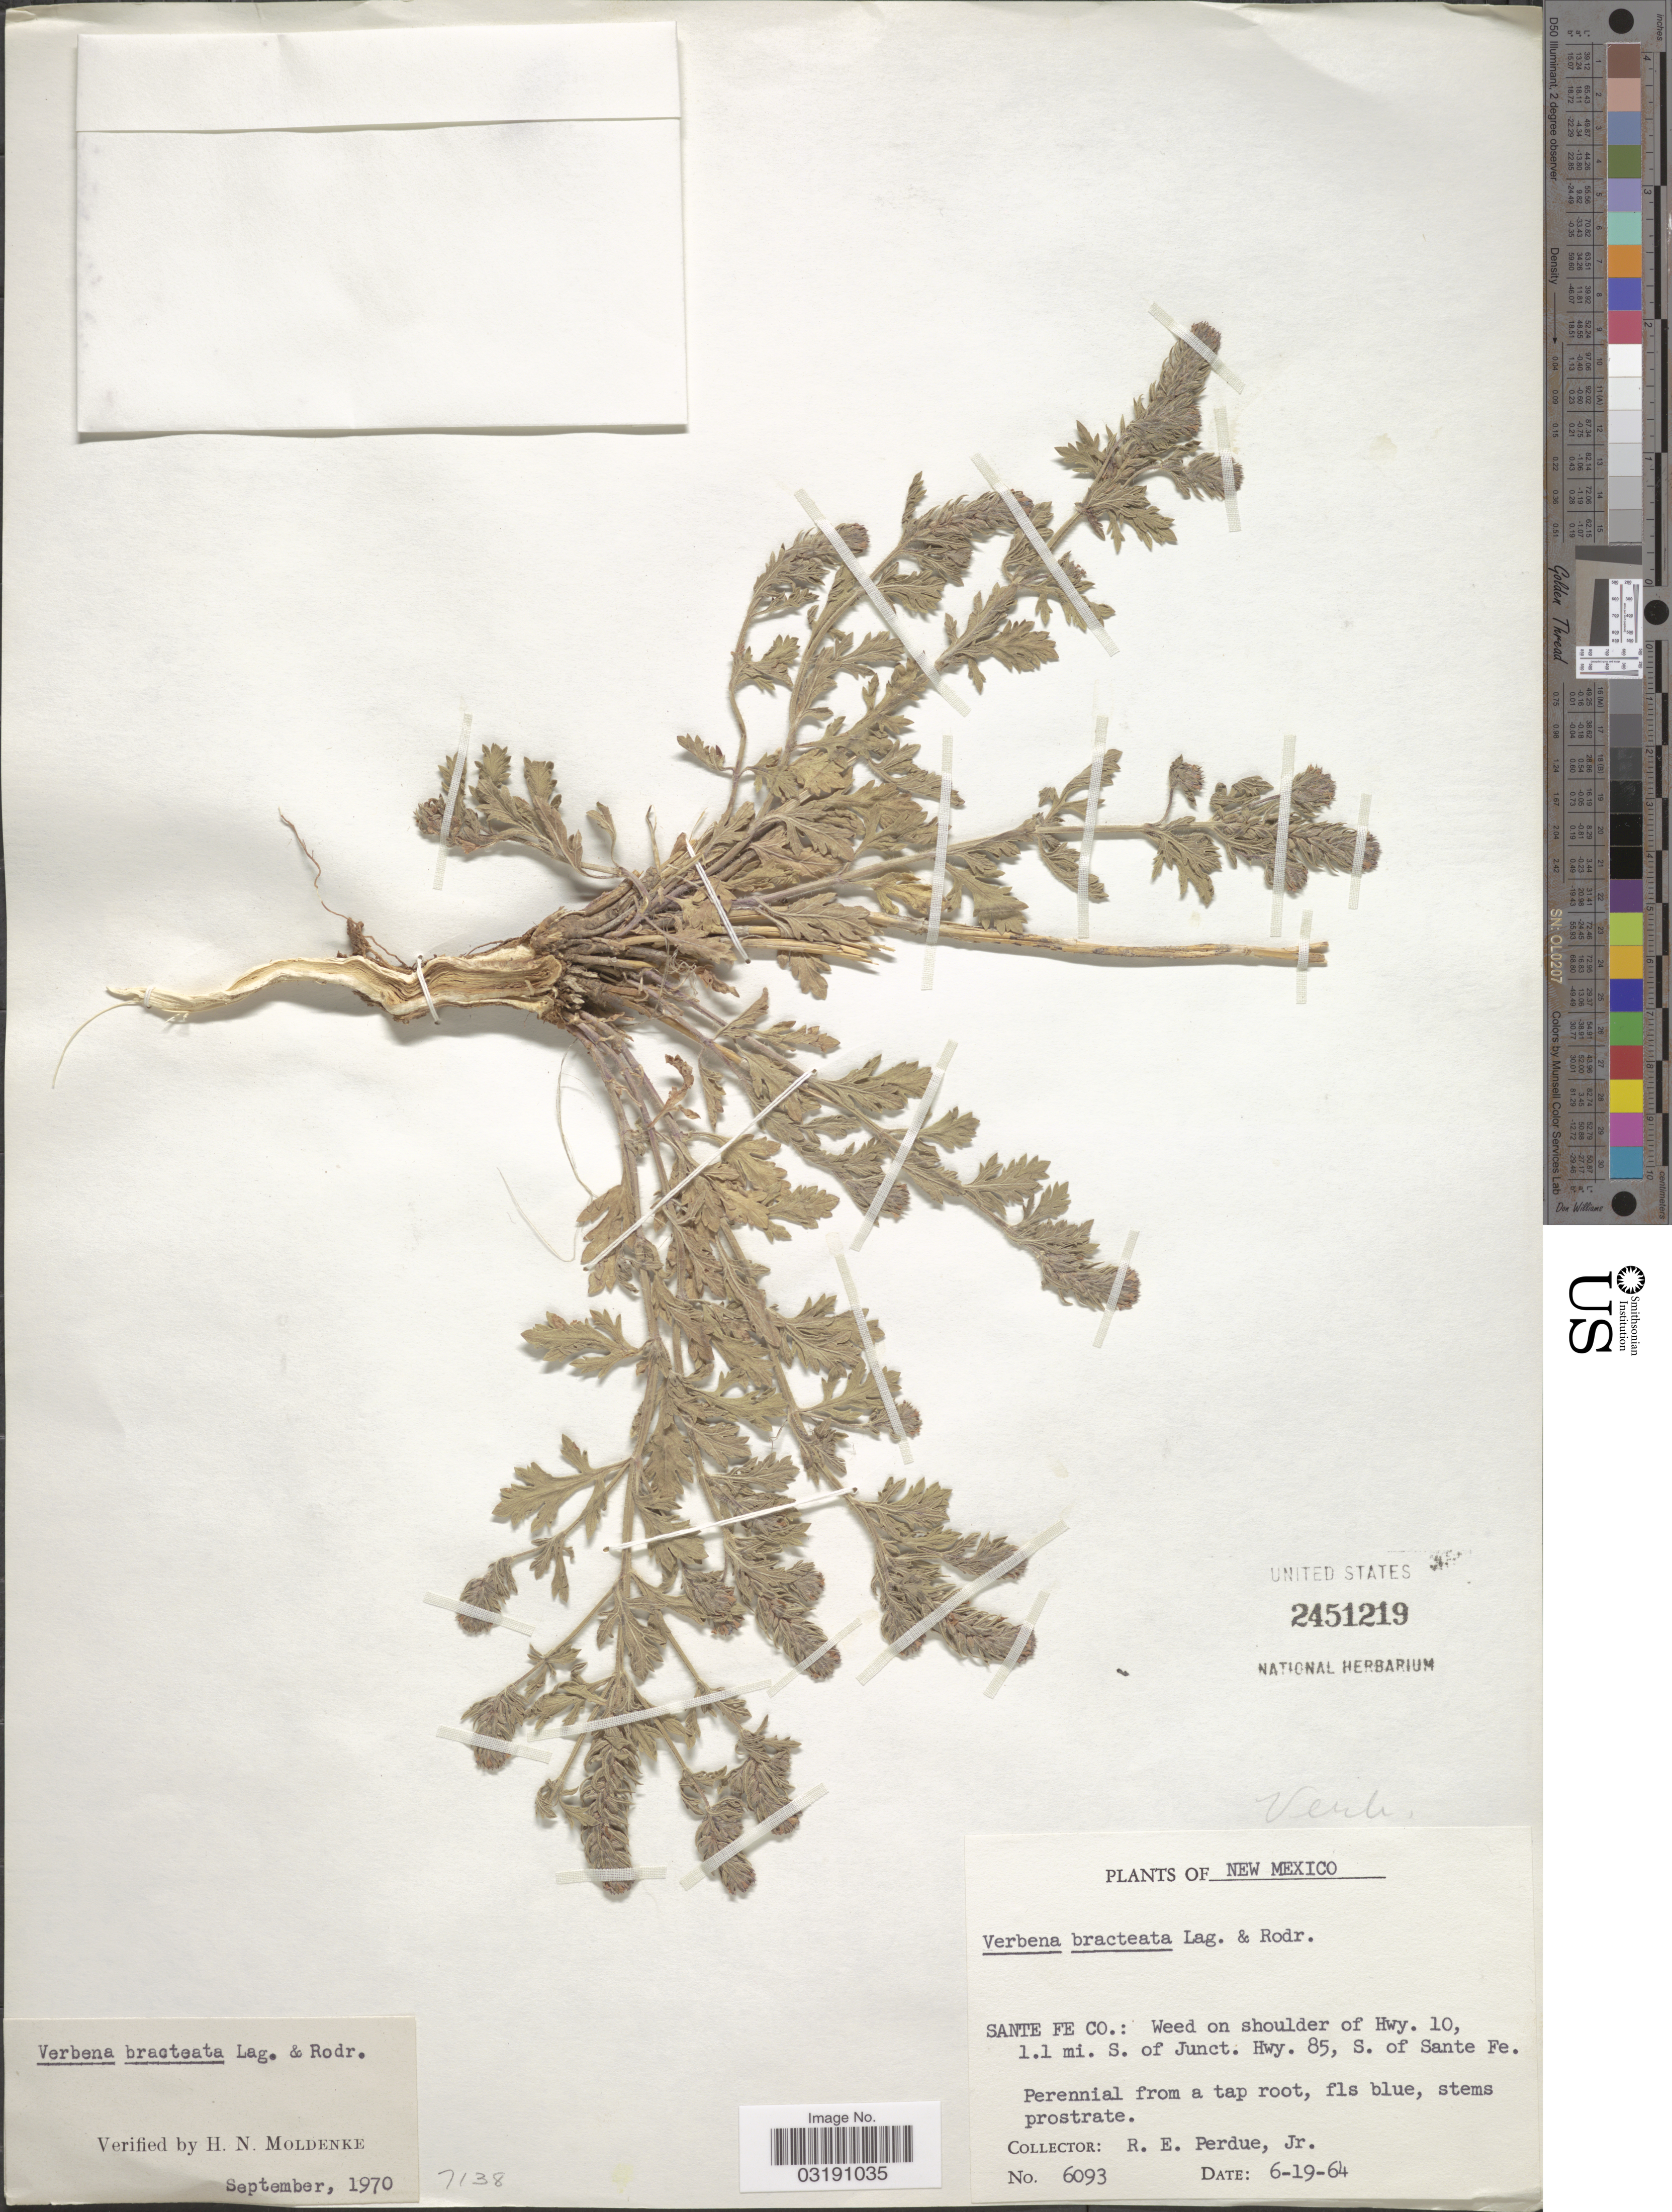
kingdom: Plantae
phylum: Tracheophyta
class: Magnoliopsida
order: Lamiales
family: Verbenaceae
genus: Verbena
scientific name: Verbena bracteata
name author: Cav. ex Lag. & Rodr.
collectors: R. E. Perdue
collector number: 6093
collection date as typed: Transcribed d/m/y: 19/6/64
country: United States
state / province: New Mexico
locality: Sante Fe Co: shoulder of Hwy. 10, 1.1 mi. S. of Junct. Hwy. 85, S. of Sante Fe.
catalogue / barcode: US 2451219